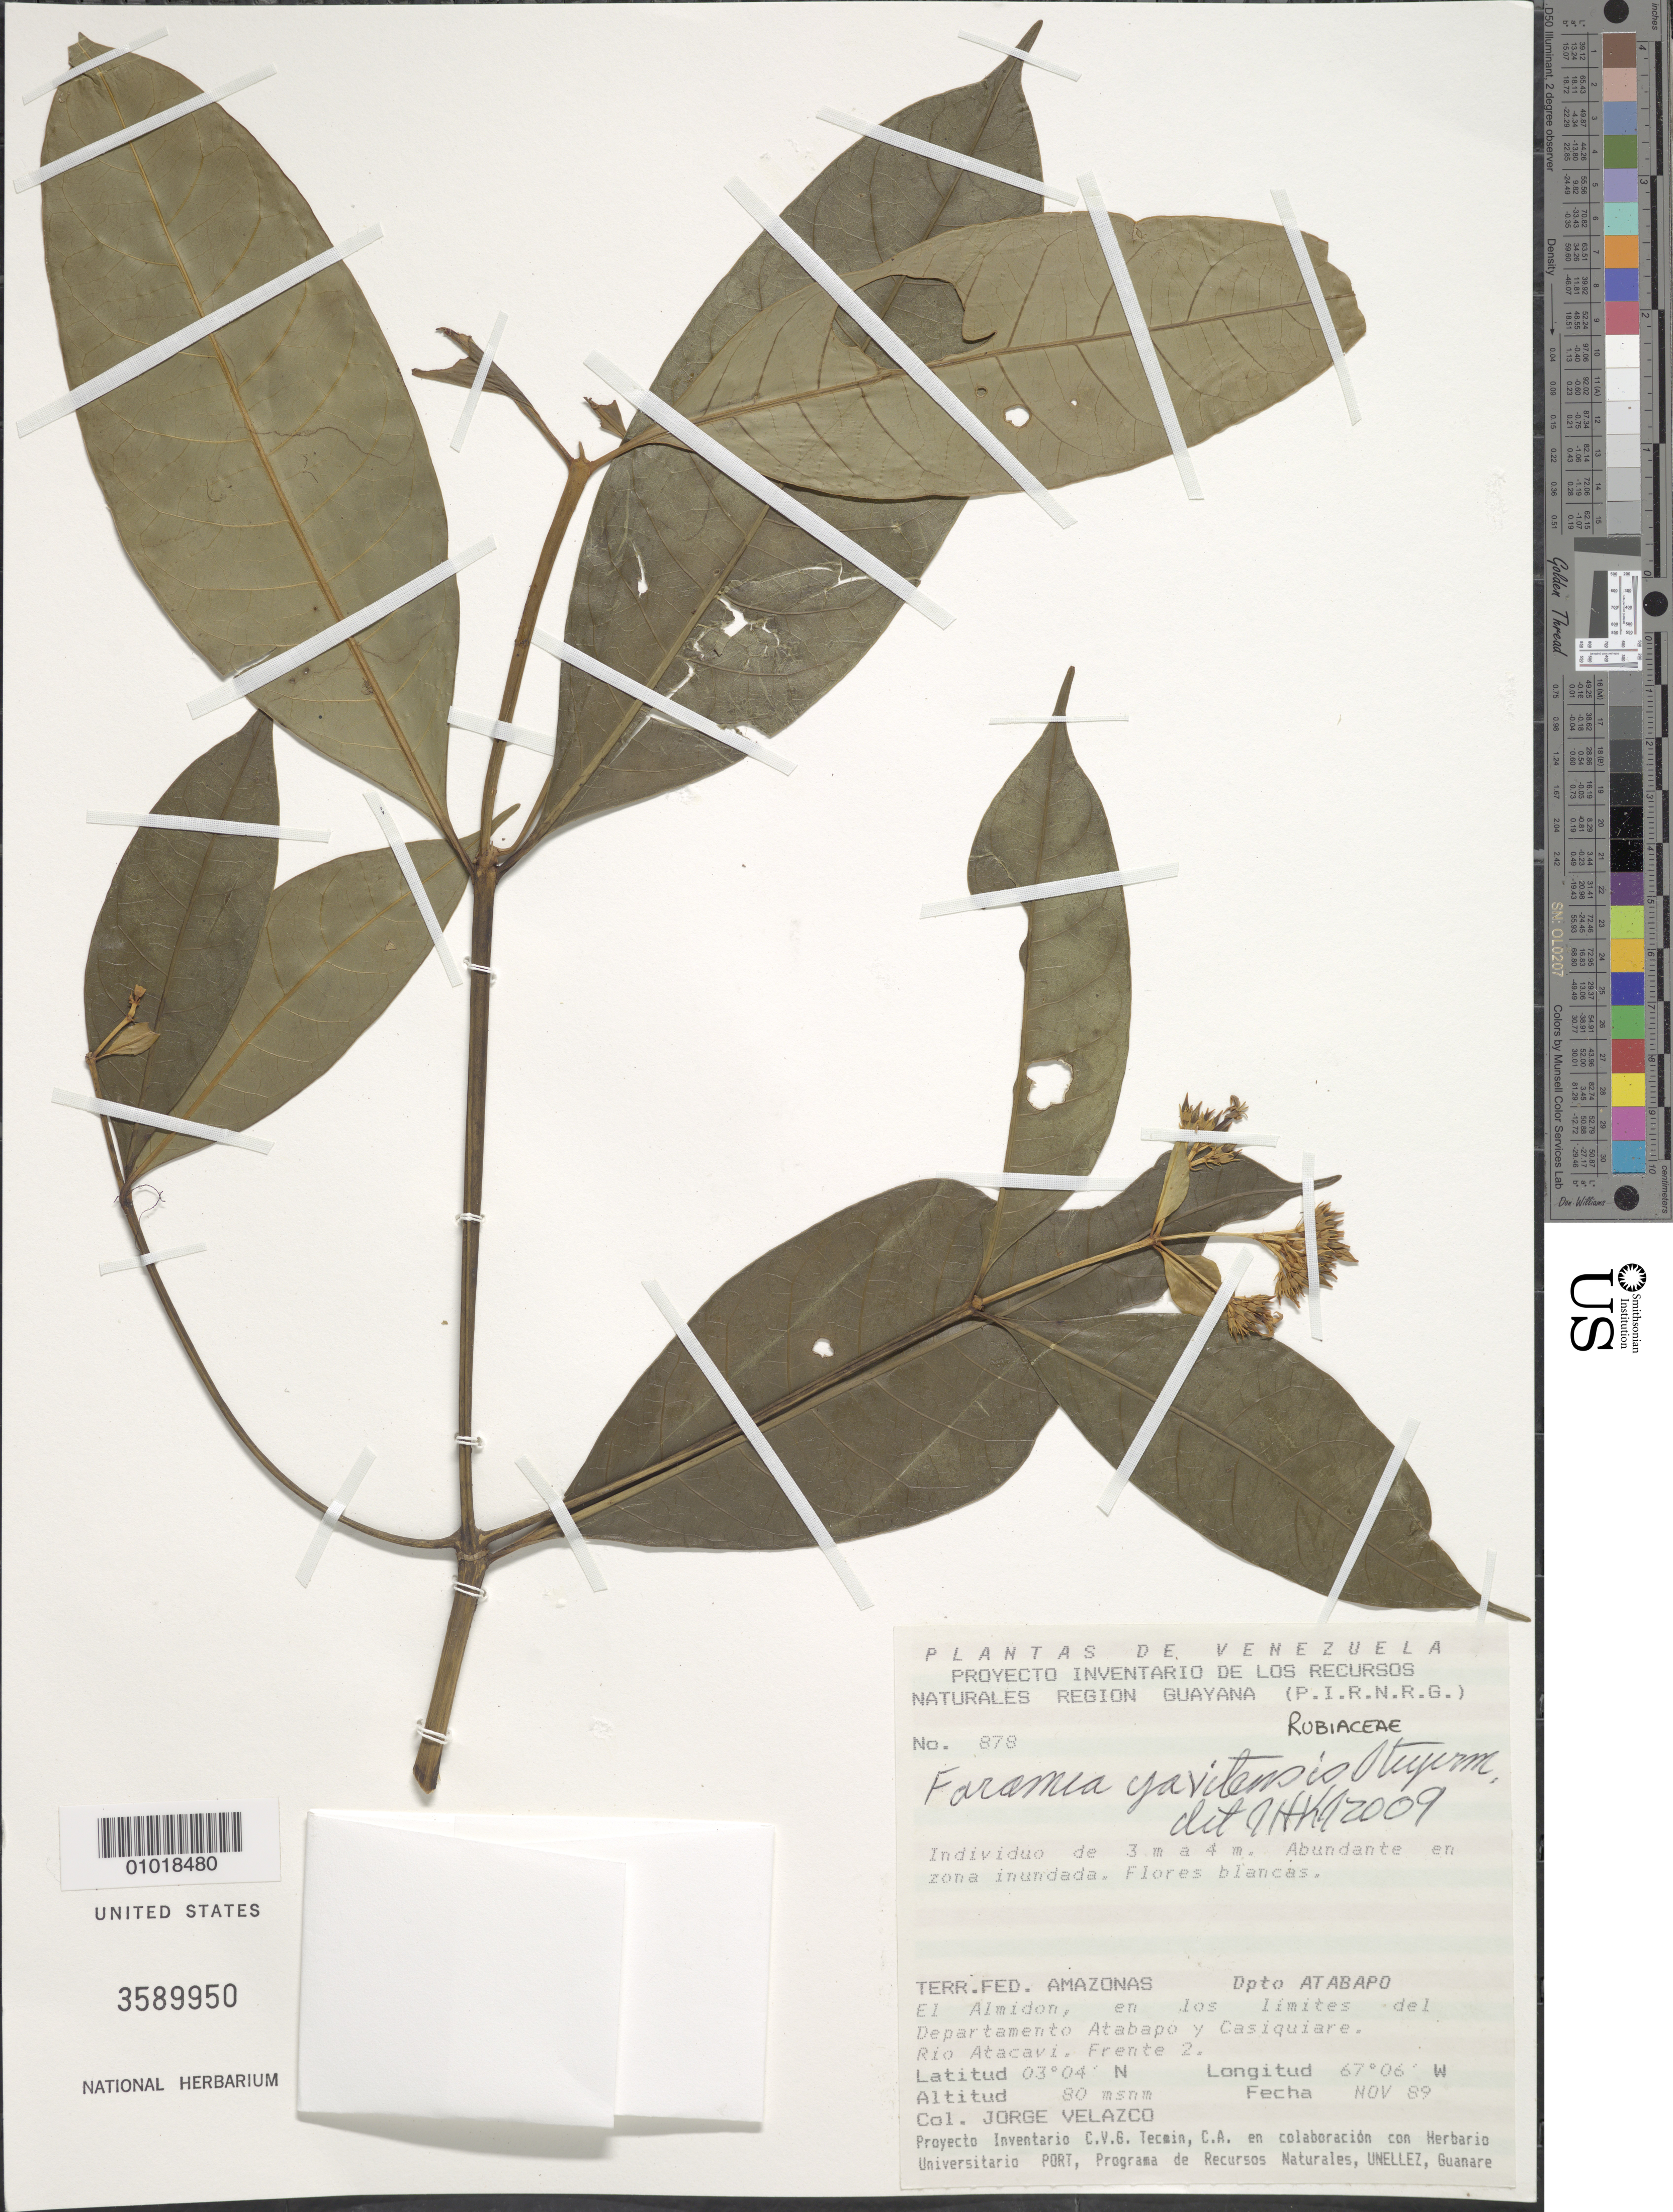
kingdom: Plantae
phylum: Tracheophyta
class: Magnoliopsida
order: Gentianales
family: Rubiaceae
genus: Faramea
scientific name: Faramea yavitensis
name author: Steyerm.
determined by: Kirkbride, J. H.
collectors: J. Velazco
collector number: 878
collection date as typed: Nov-89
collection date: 1989-11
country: Venezuela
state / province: Amazonas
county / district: Atabapo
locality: El Almidon, en los limites del Dept. Atabapo y Casiquiares. Rio Atacavi. Frente 2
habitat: Zona inundada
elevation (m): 80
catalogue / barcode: US 3589950